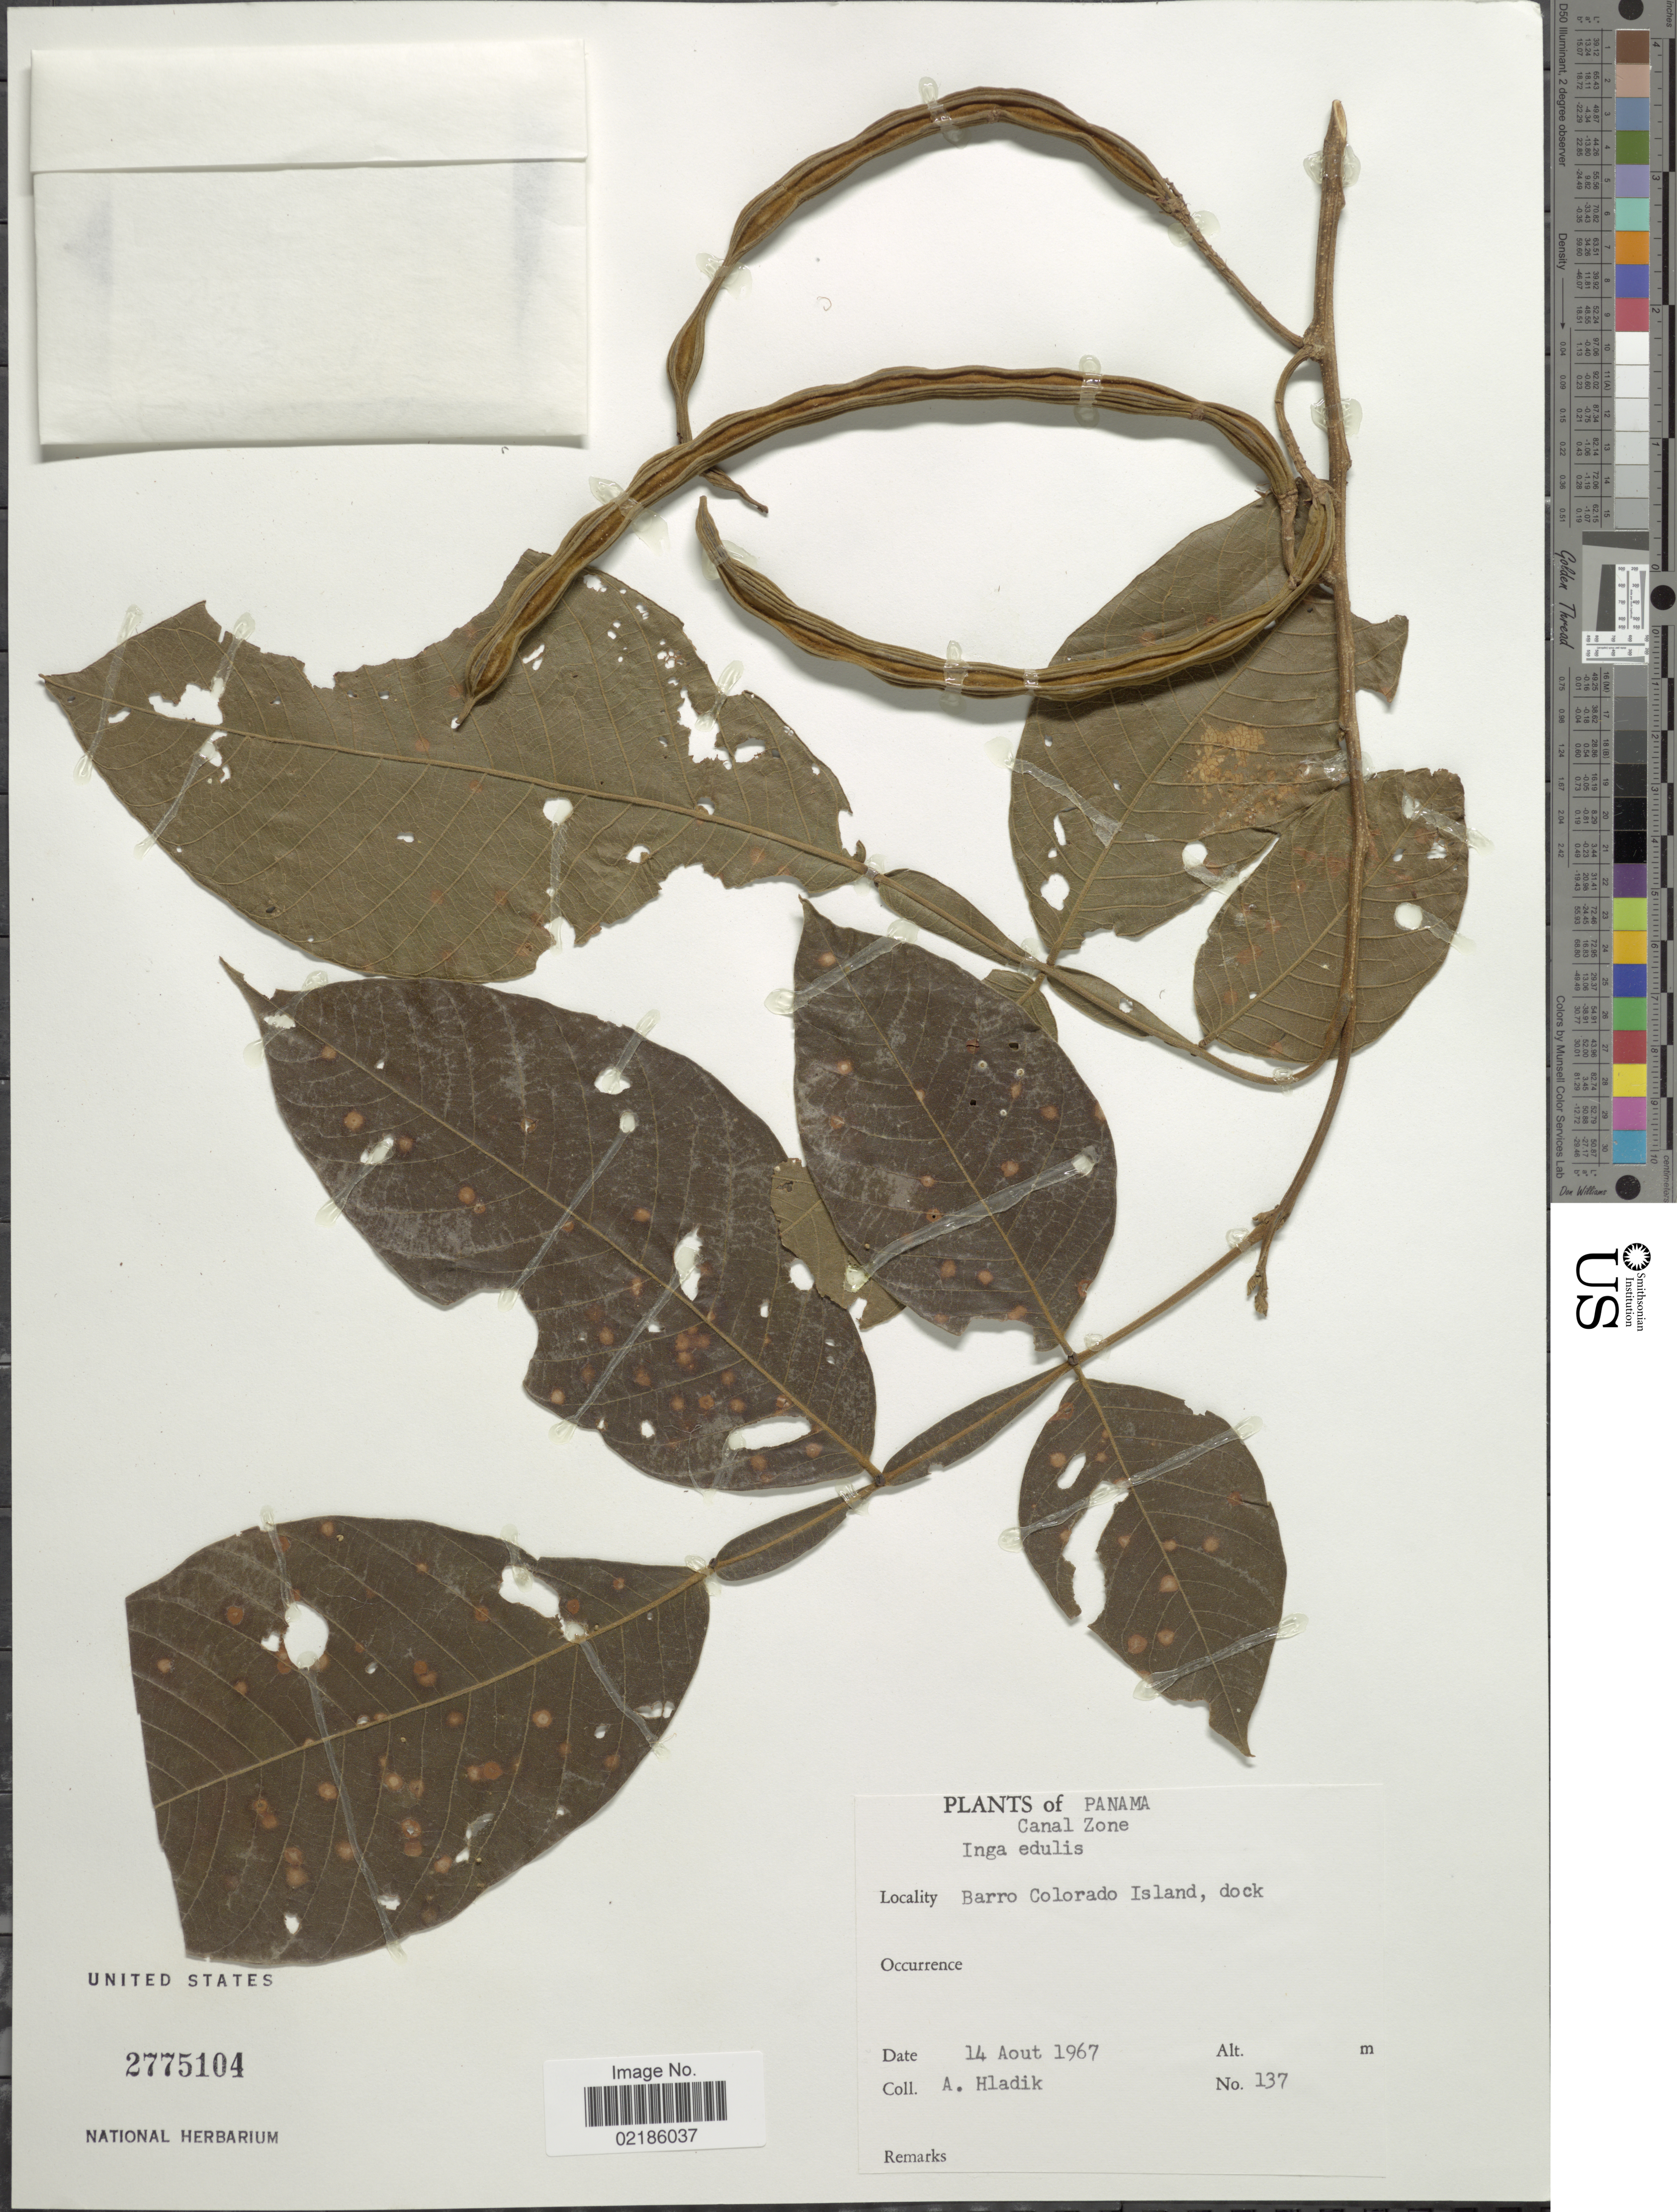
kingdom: Plantae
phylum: Tracheophyta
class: Magnoliopsida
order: Fabales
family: Fabaceae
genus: Inga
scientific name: Inga edulis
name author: Mart.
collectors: A. Hladik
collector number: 137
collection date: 1967-08-14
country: Panama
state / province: Colón / Panamá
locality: Canal Zone, Barra Colorado island, dock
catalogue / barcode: US 2775104